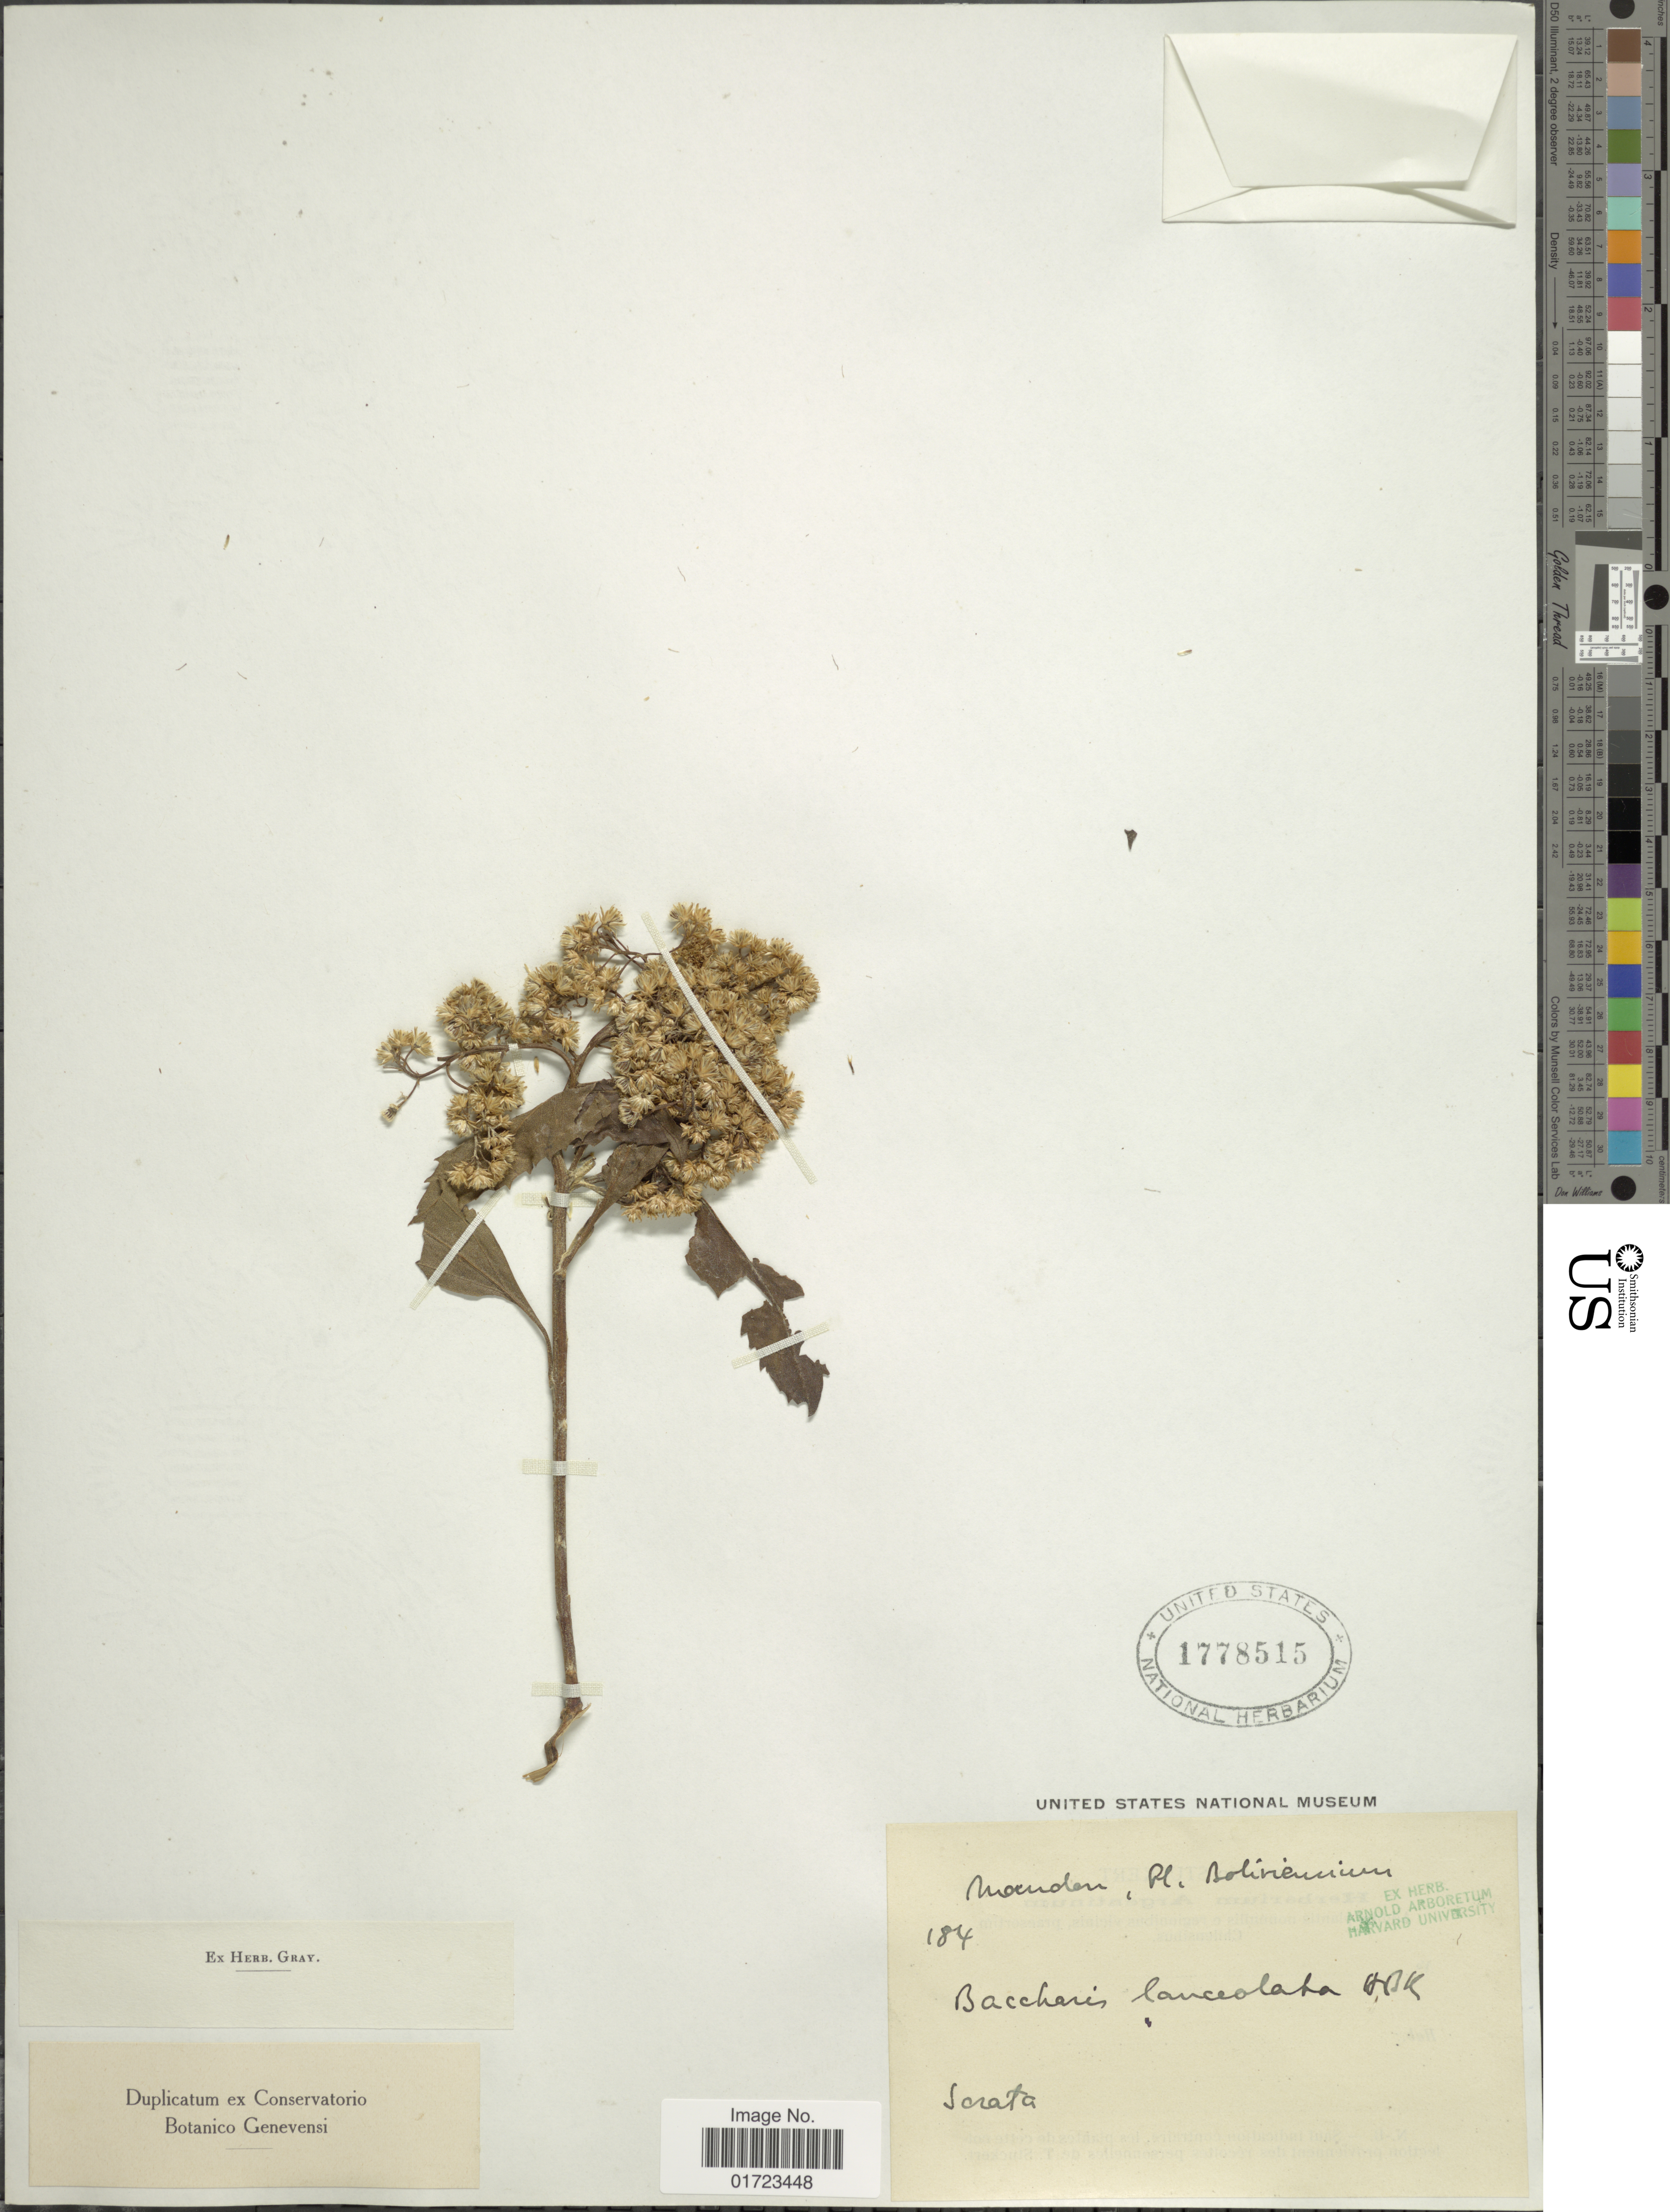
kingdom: Plantae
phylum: Tracheophyta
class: Magnoliopsida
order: Asterales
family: Asteraceae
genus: Baccharis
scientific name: Baccharis salicifolia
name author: (Ruiz & Pav.) Pers.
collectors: Mandon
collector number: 184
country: Bolivia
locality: Sorata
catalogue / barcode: US 1778515